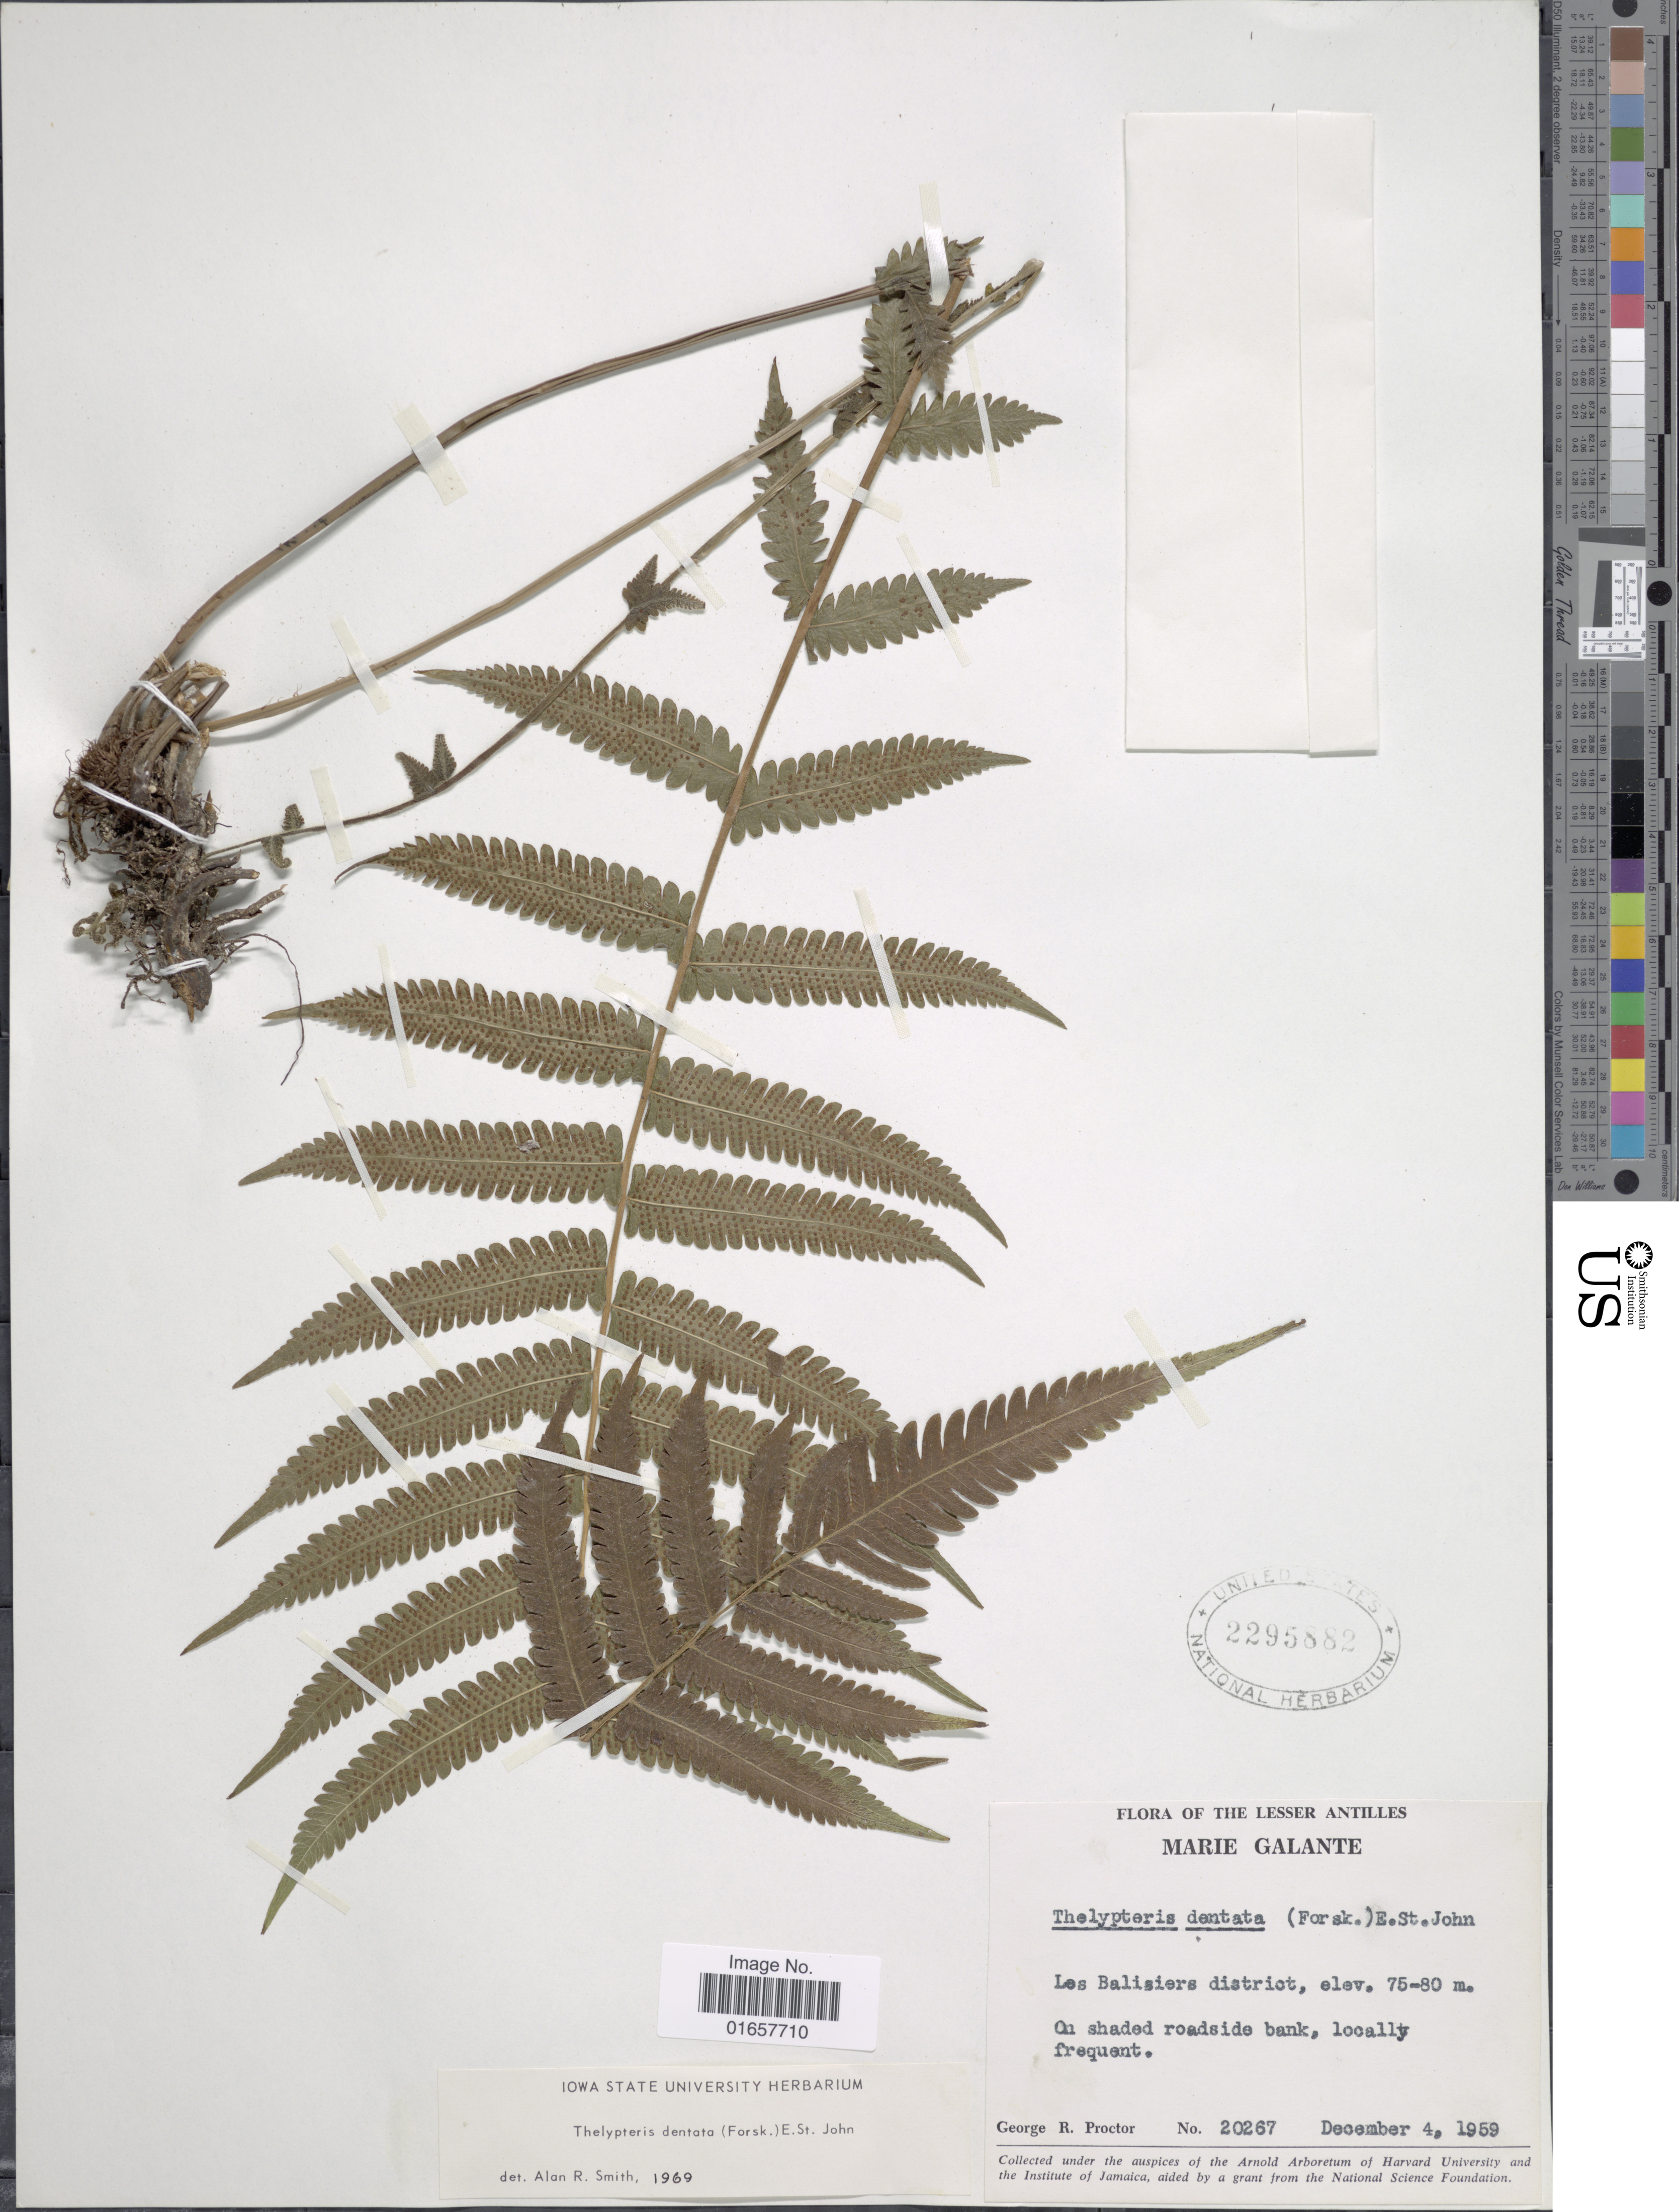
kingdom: Plantae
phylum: Tracheophyta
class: Polypodiopsida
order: Polypodiales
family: Thelypteridaceae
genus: Christella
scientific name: Christella dentata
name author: (Forssk.) Brownsey & Jermy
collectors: G. R. Proctor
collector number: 20267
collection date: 1959-12-04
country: Guadeloupe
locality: The Lesser Antilles, Marie Galante, Les Balisiers district.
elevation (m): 75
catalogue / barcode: US 2295882